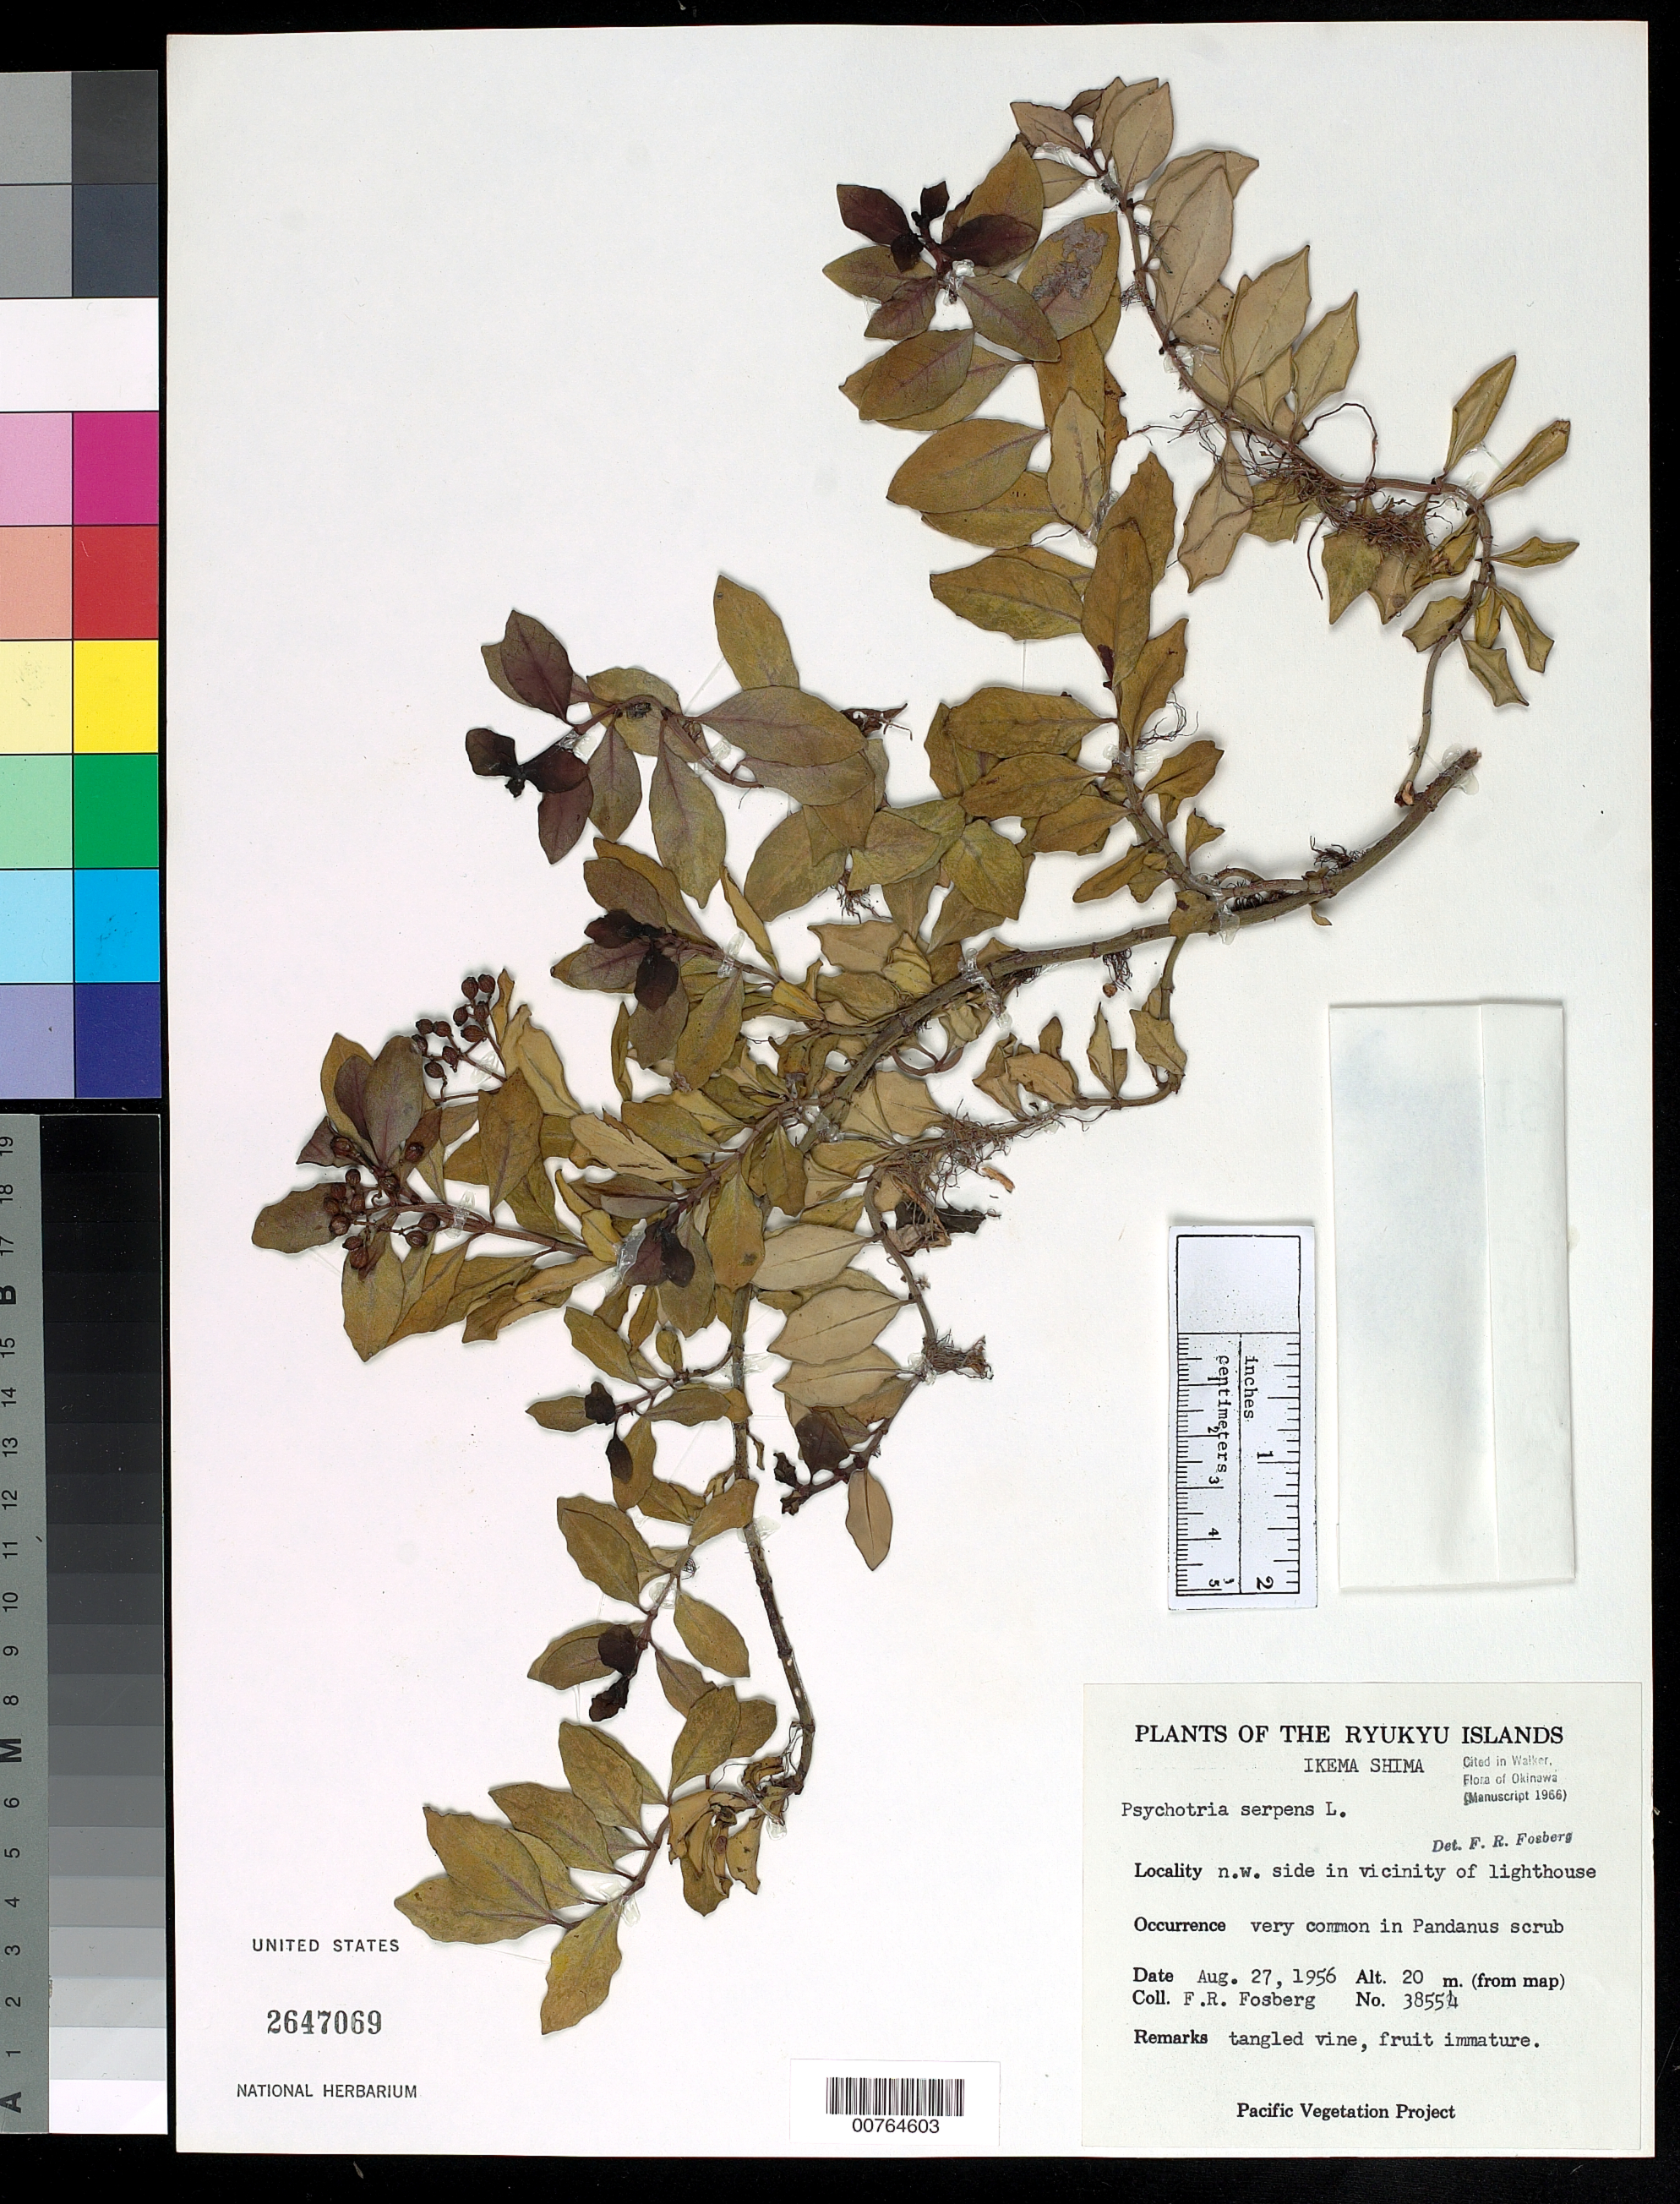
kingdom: Plantae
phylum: Tracheophyta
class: Magnoliopsida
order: Gentianales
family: Rubiaceae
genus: Psychotria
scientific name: Psychotria serpens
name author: L.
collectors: F. R. Fosberg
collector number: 38554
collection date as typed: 27 Aug 1956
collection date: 1956-08-27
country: Japan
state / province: Okinawa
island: Ryukyu Is.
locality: NW side in vicinity of lighthouse, Ikema Shima.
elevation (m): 20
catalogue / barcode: US 2647069